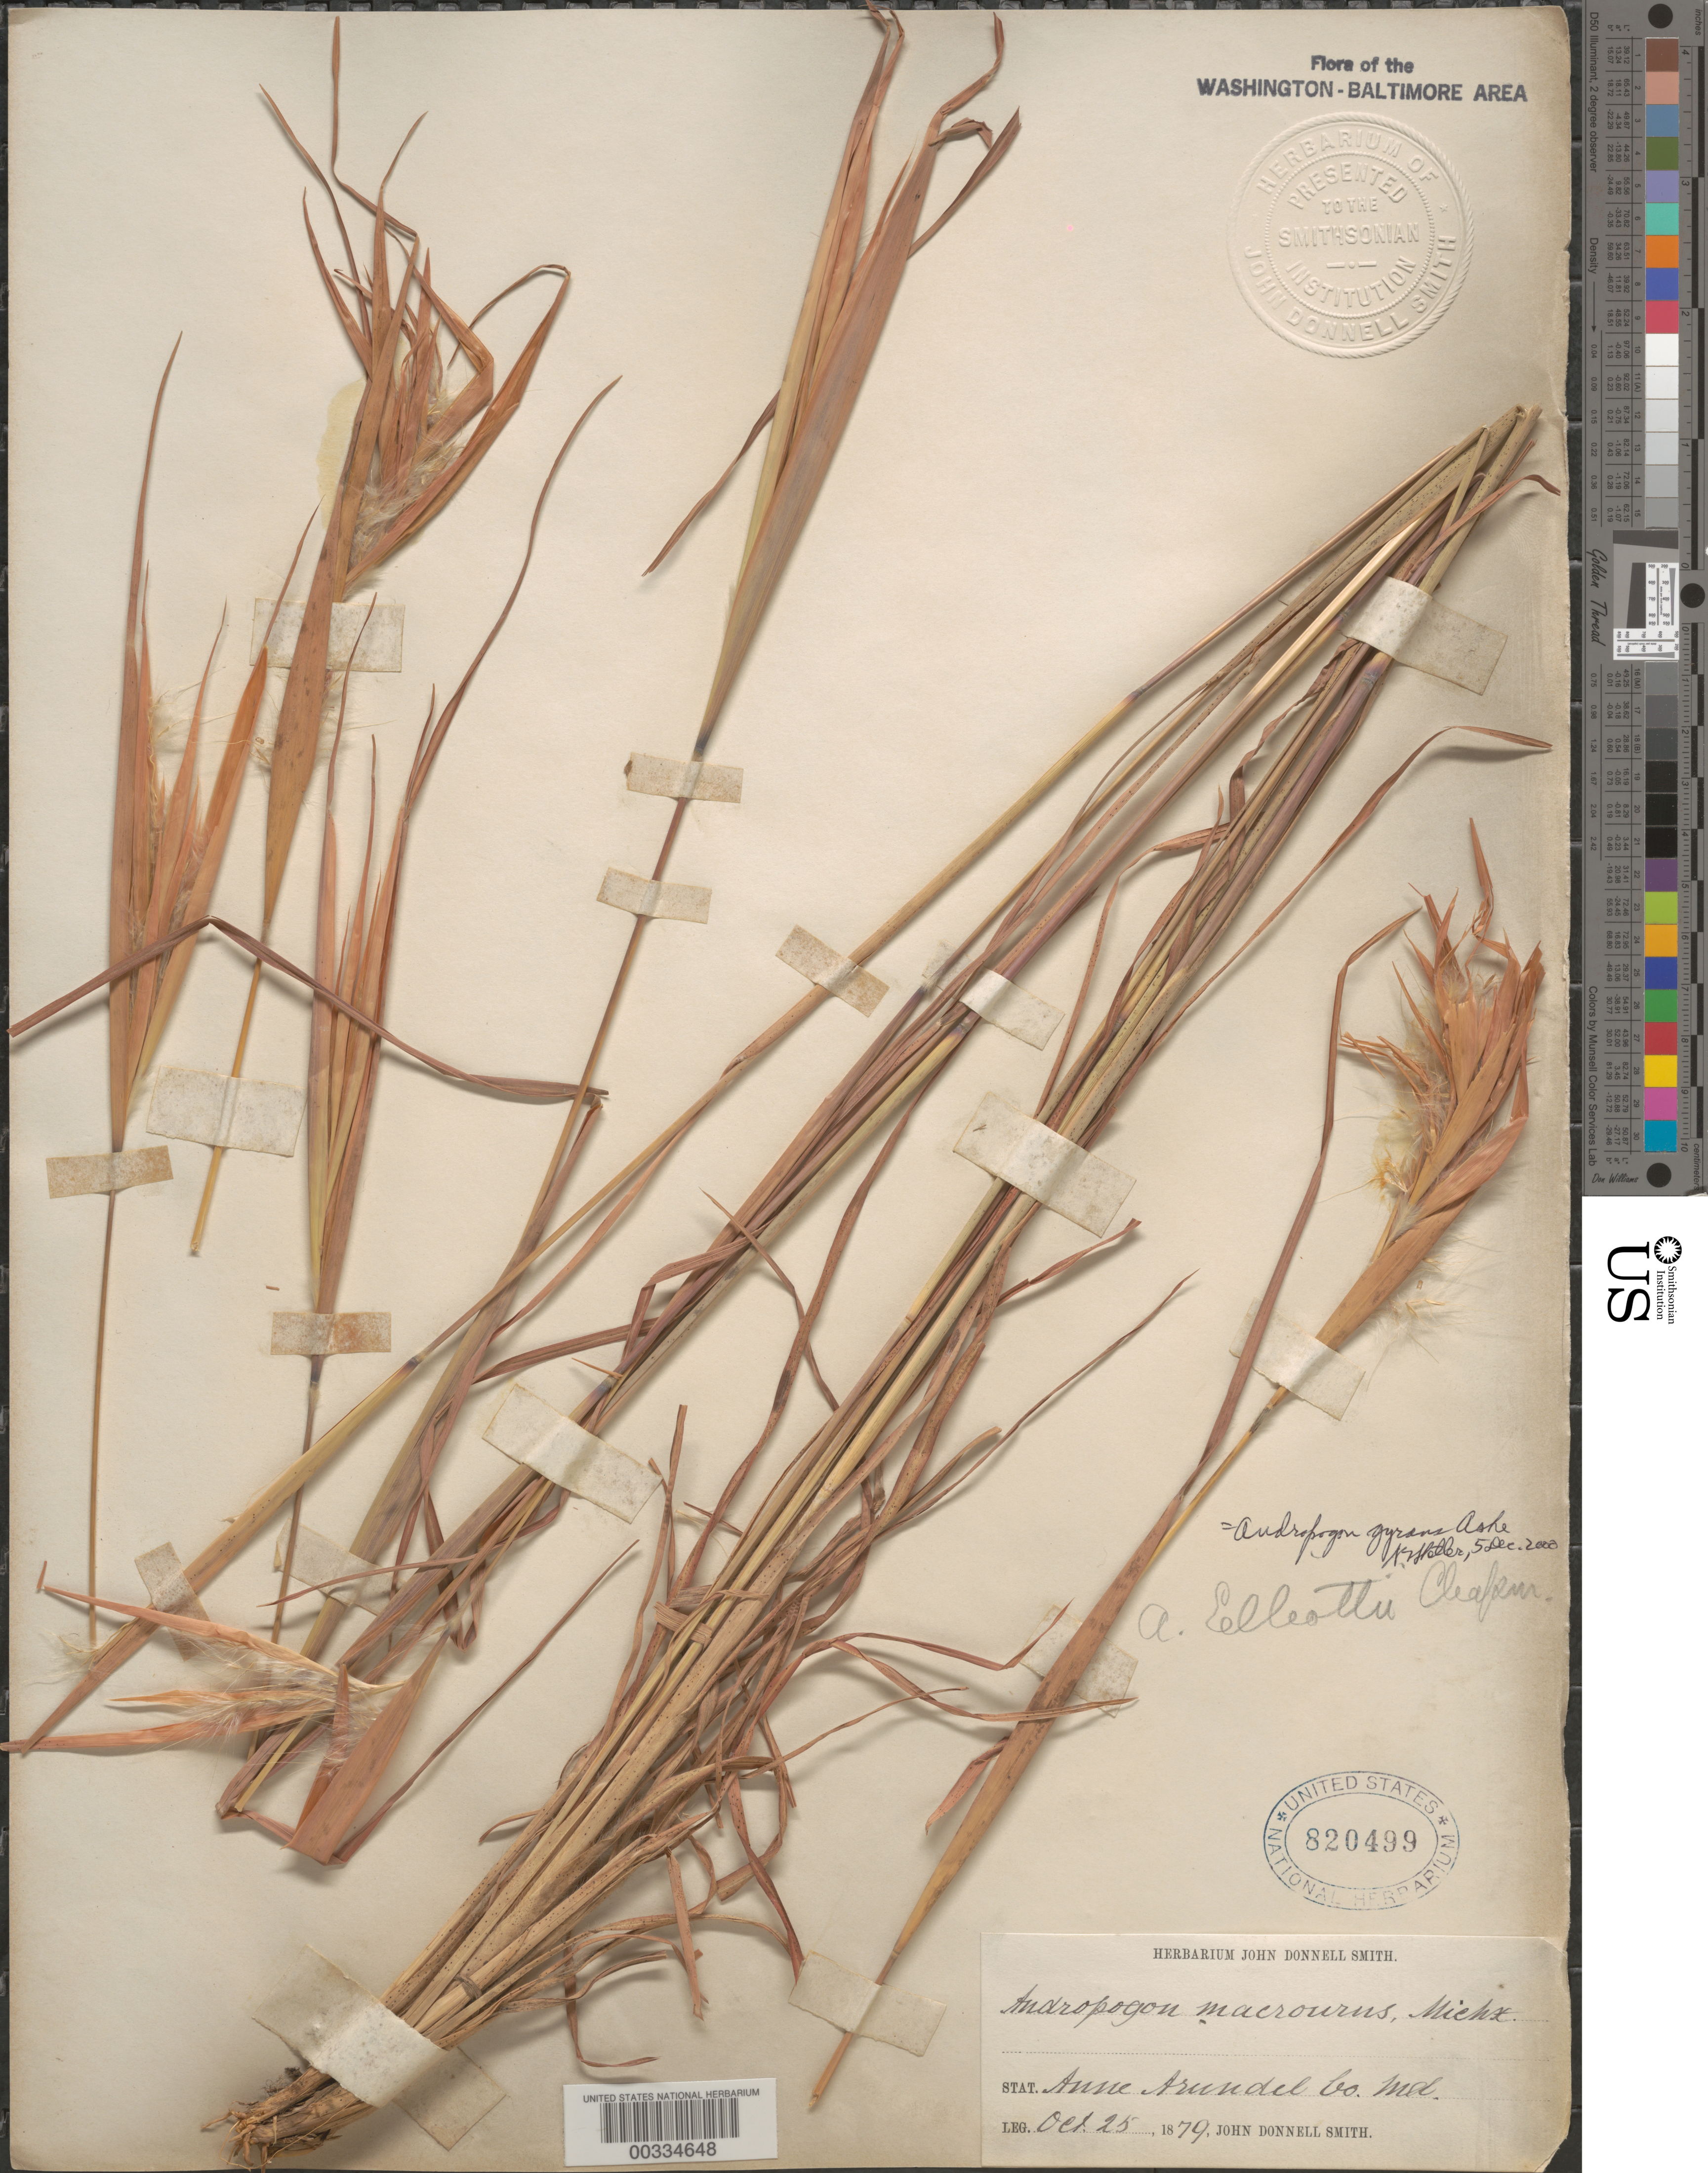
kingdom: Plantae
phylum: Tracheophyta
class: Liliopsida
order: Poales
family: Poaceae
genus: Andropogon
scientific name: Andropogon elliottii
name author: Chapm.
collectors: J. Donnell Smith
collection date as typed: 25 Oct 1879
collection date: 1879-10-25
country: United States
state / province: Maryland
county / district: Anne Arundel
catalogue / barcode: US 820499